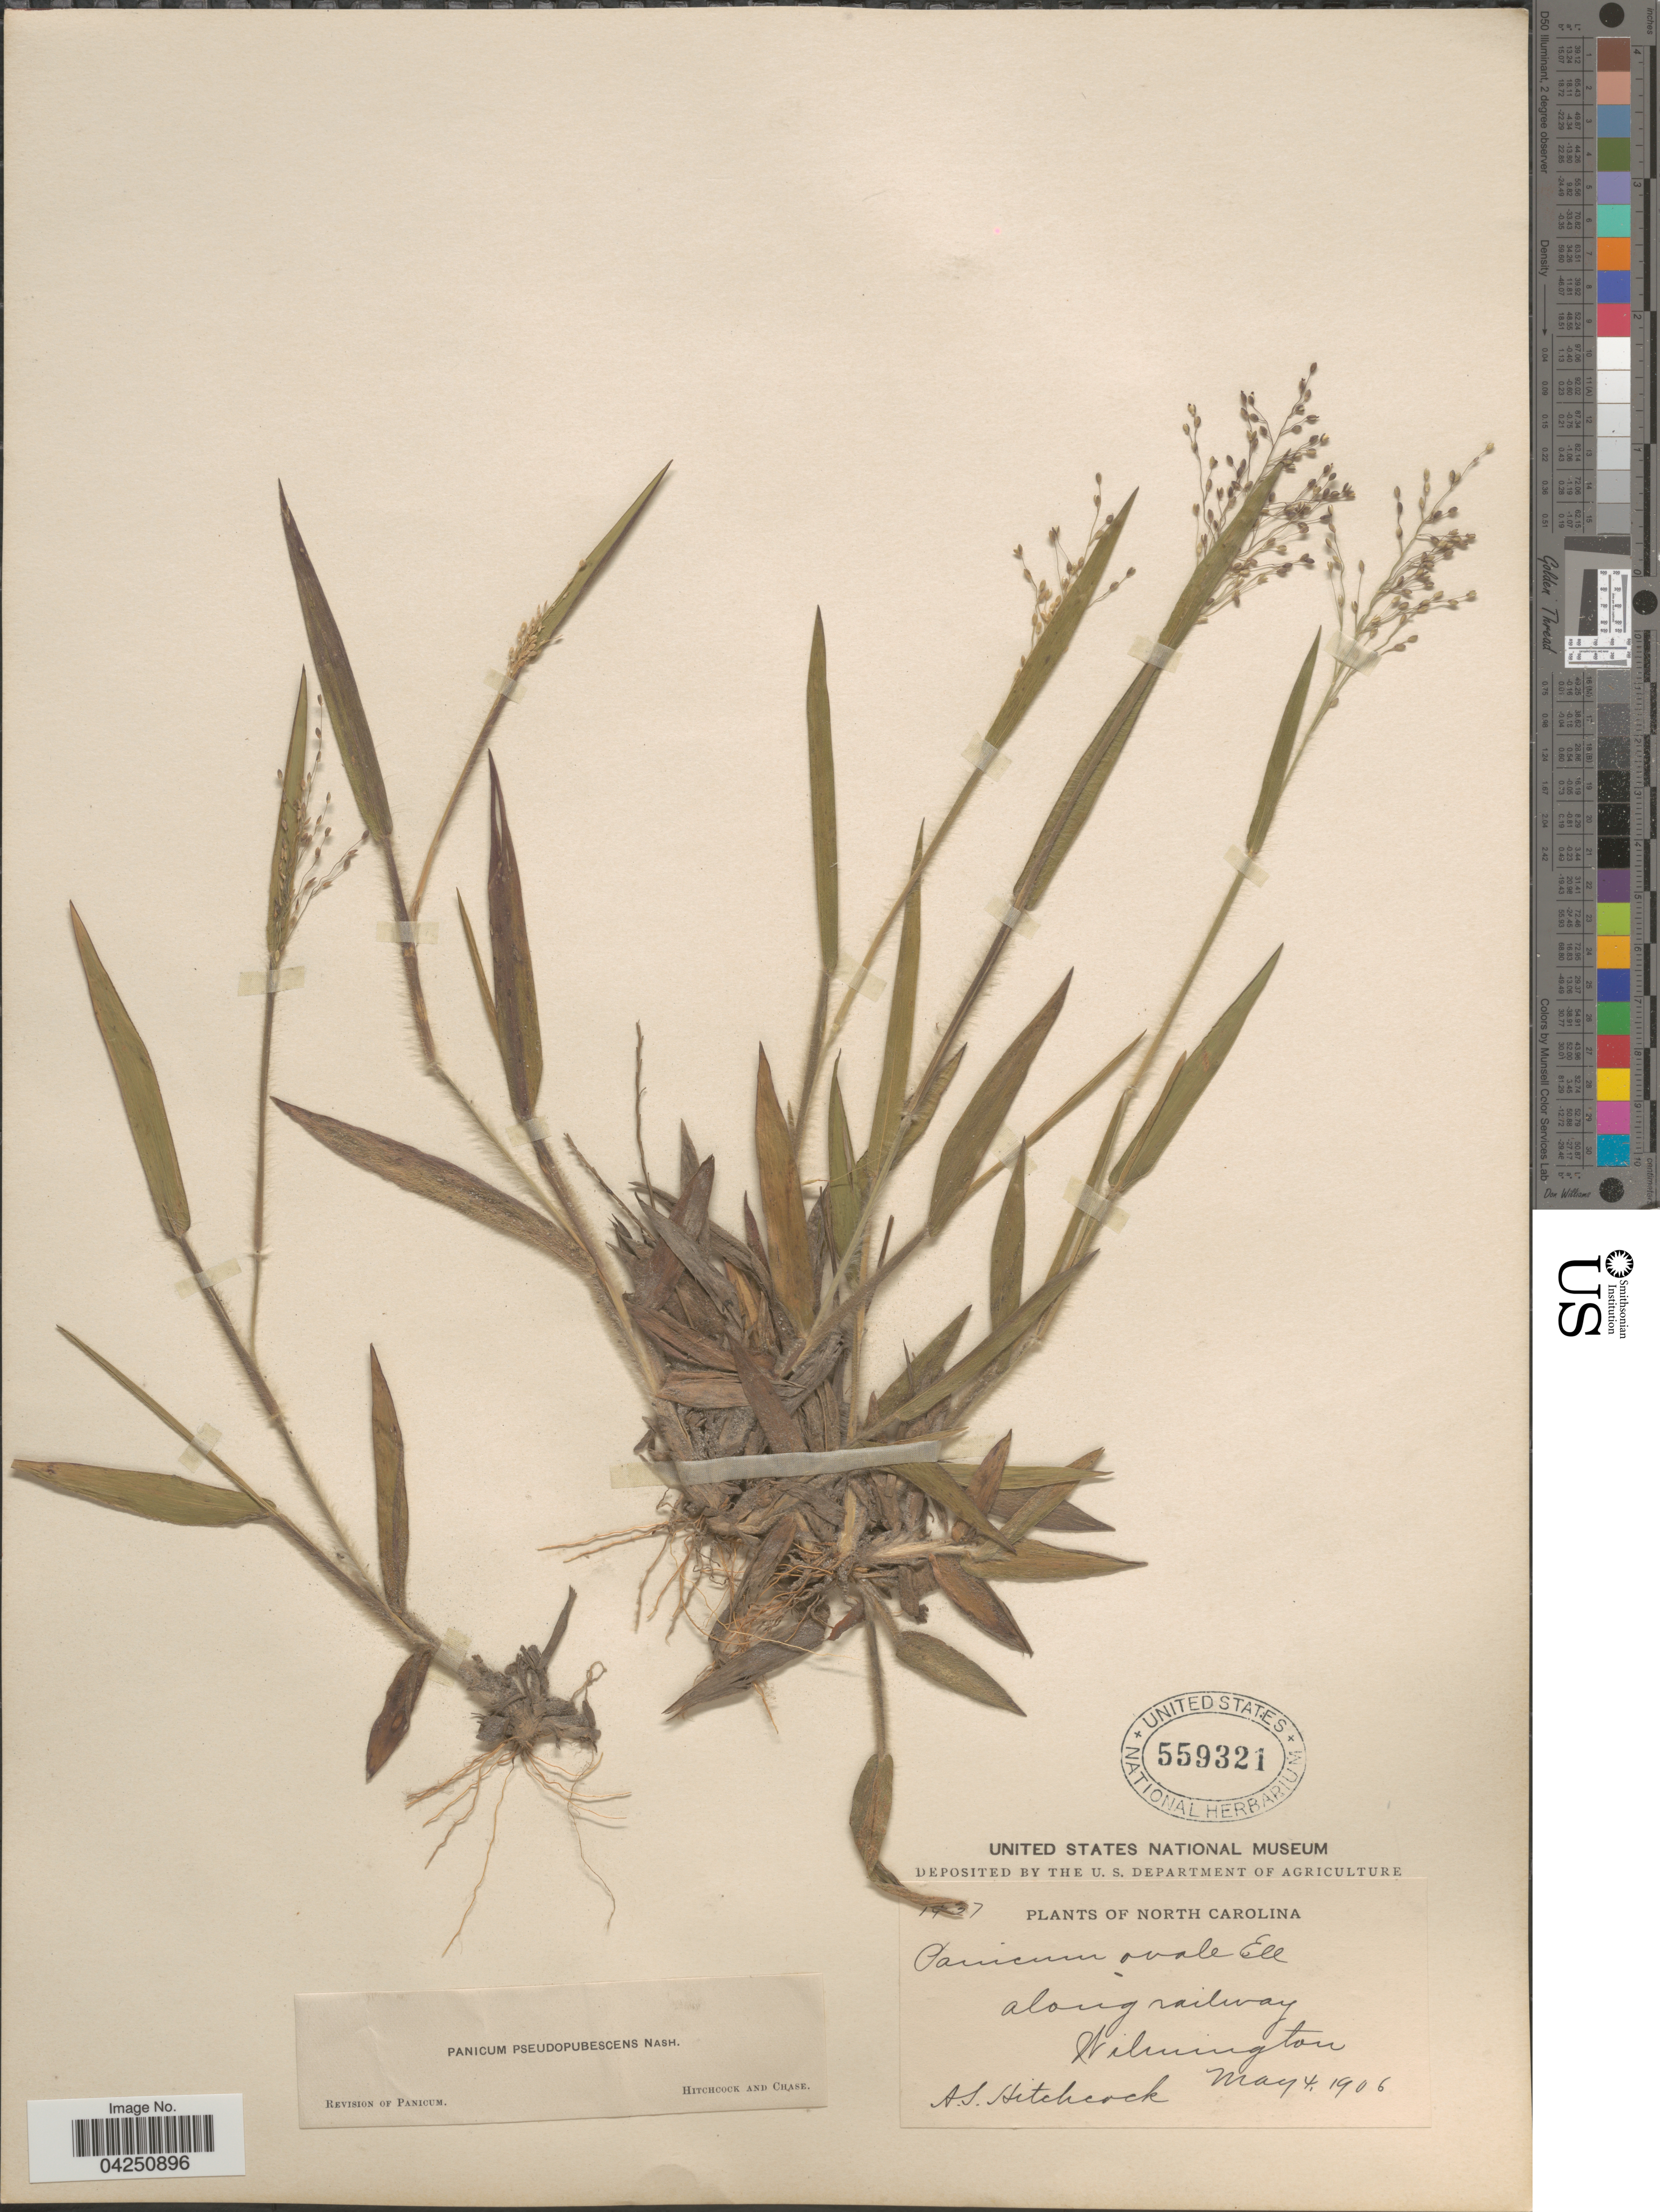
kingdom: Plantae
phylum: Tracheophyta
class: Liliopsida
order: Poales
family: Poaceae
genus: Dichanthelium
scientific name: Dichanthelium acuminatum var. acuminatum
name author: (Sw.) Gould & C.A. Clark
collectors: A. S. Hitchcock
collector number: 1437*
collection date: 1906-05-04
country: United States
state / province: North Carolina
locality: Along railway. Wilmington.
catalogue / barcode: US 559321